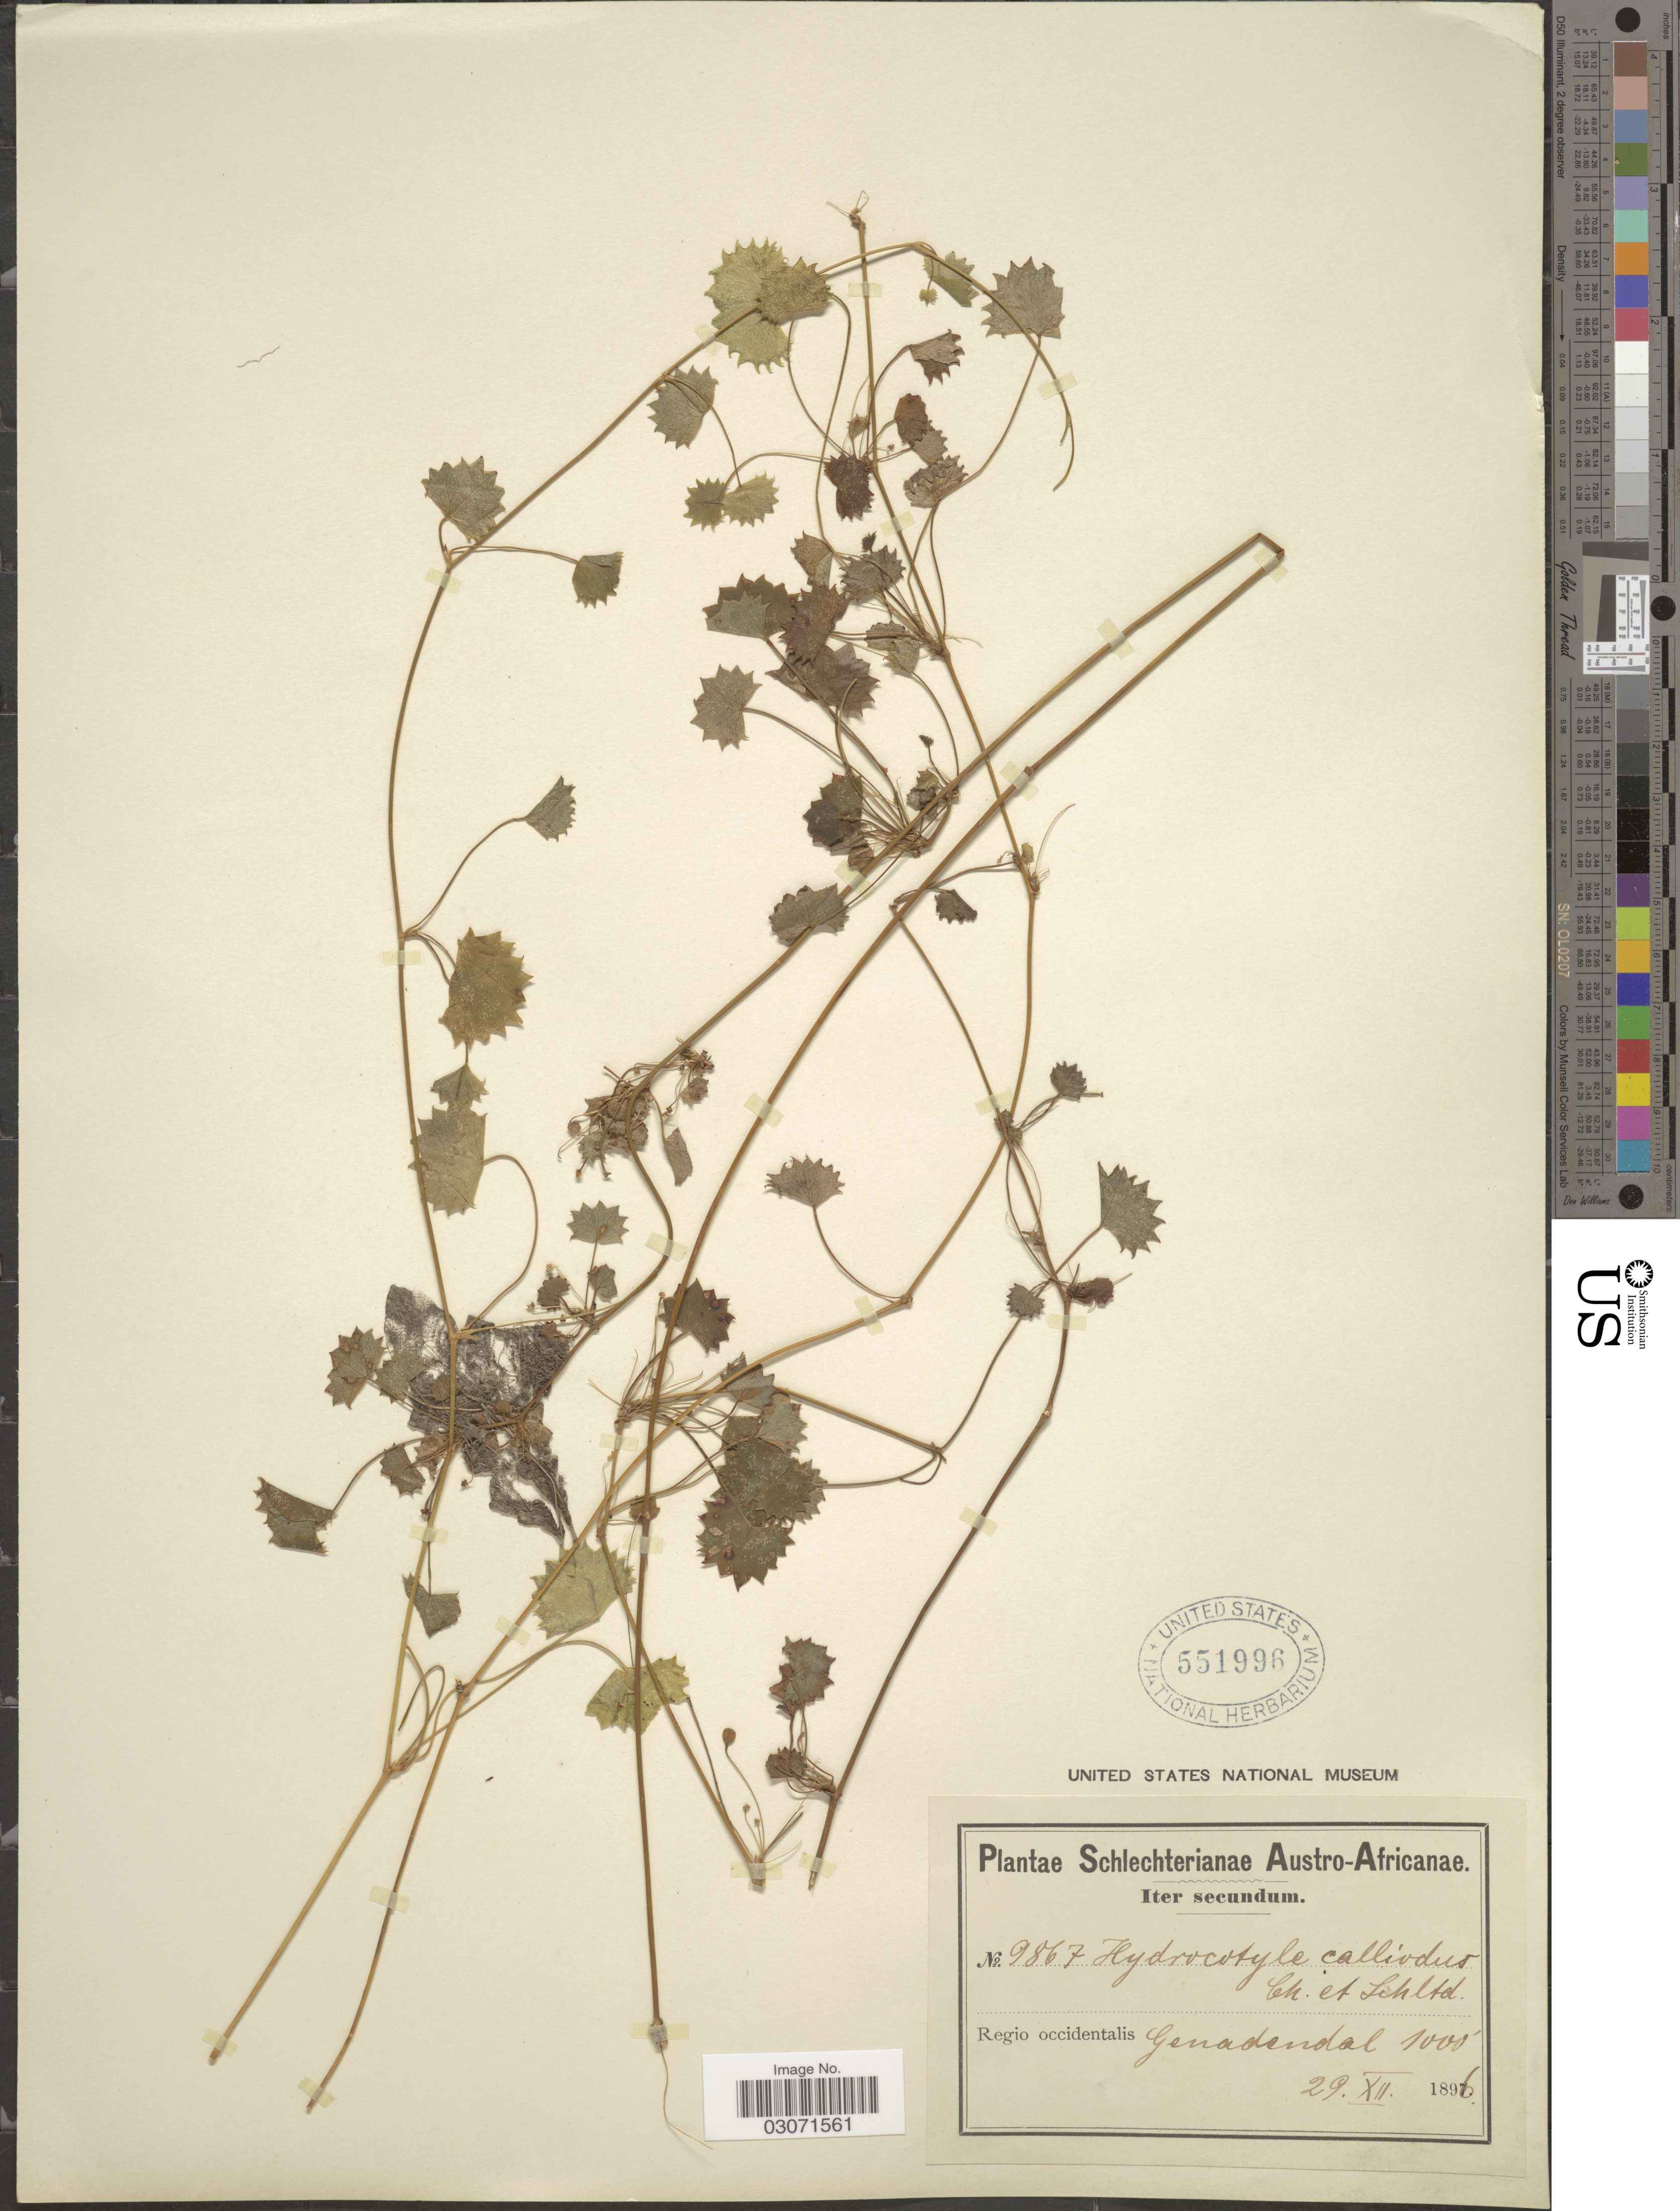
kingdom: Plantae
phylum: Tracheophyta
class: Magnoliopsida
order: Apiales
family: Araliaceae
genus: Hydrocotyle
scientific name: Hydrocotyle calliodus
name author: Cham. & Schltdl.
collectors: Schlechter, --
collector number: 9867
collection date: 1896-12-29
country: South Africa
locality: Austro-Africanae. Regio occidentalis. Genadendal.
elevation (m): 305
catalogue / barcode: US 551996